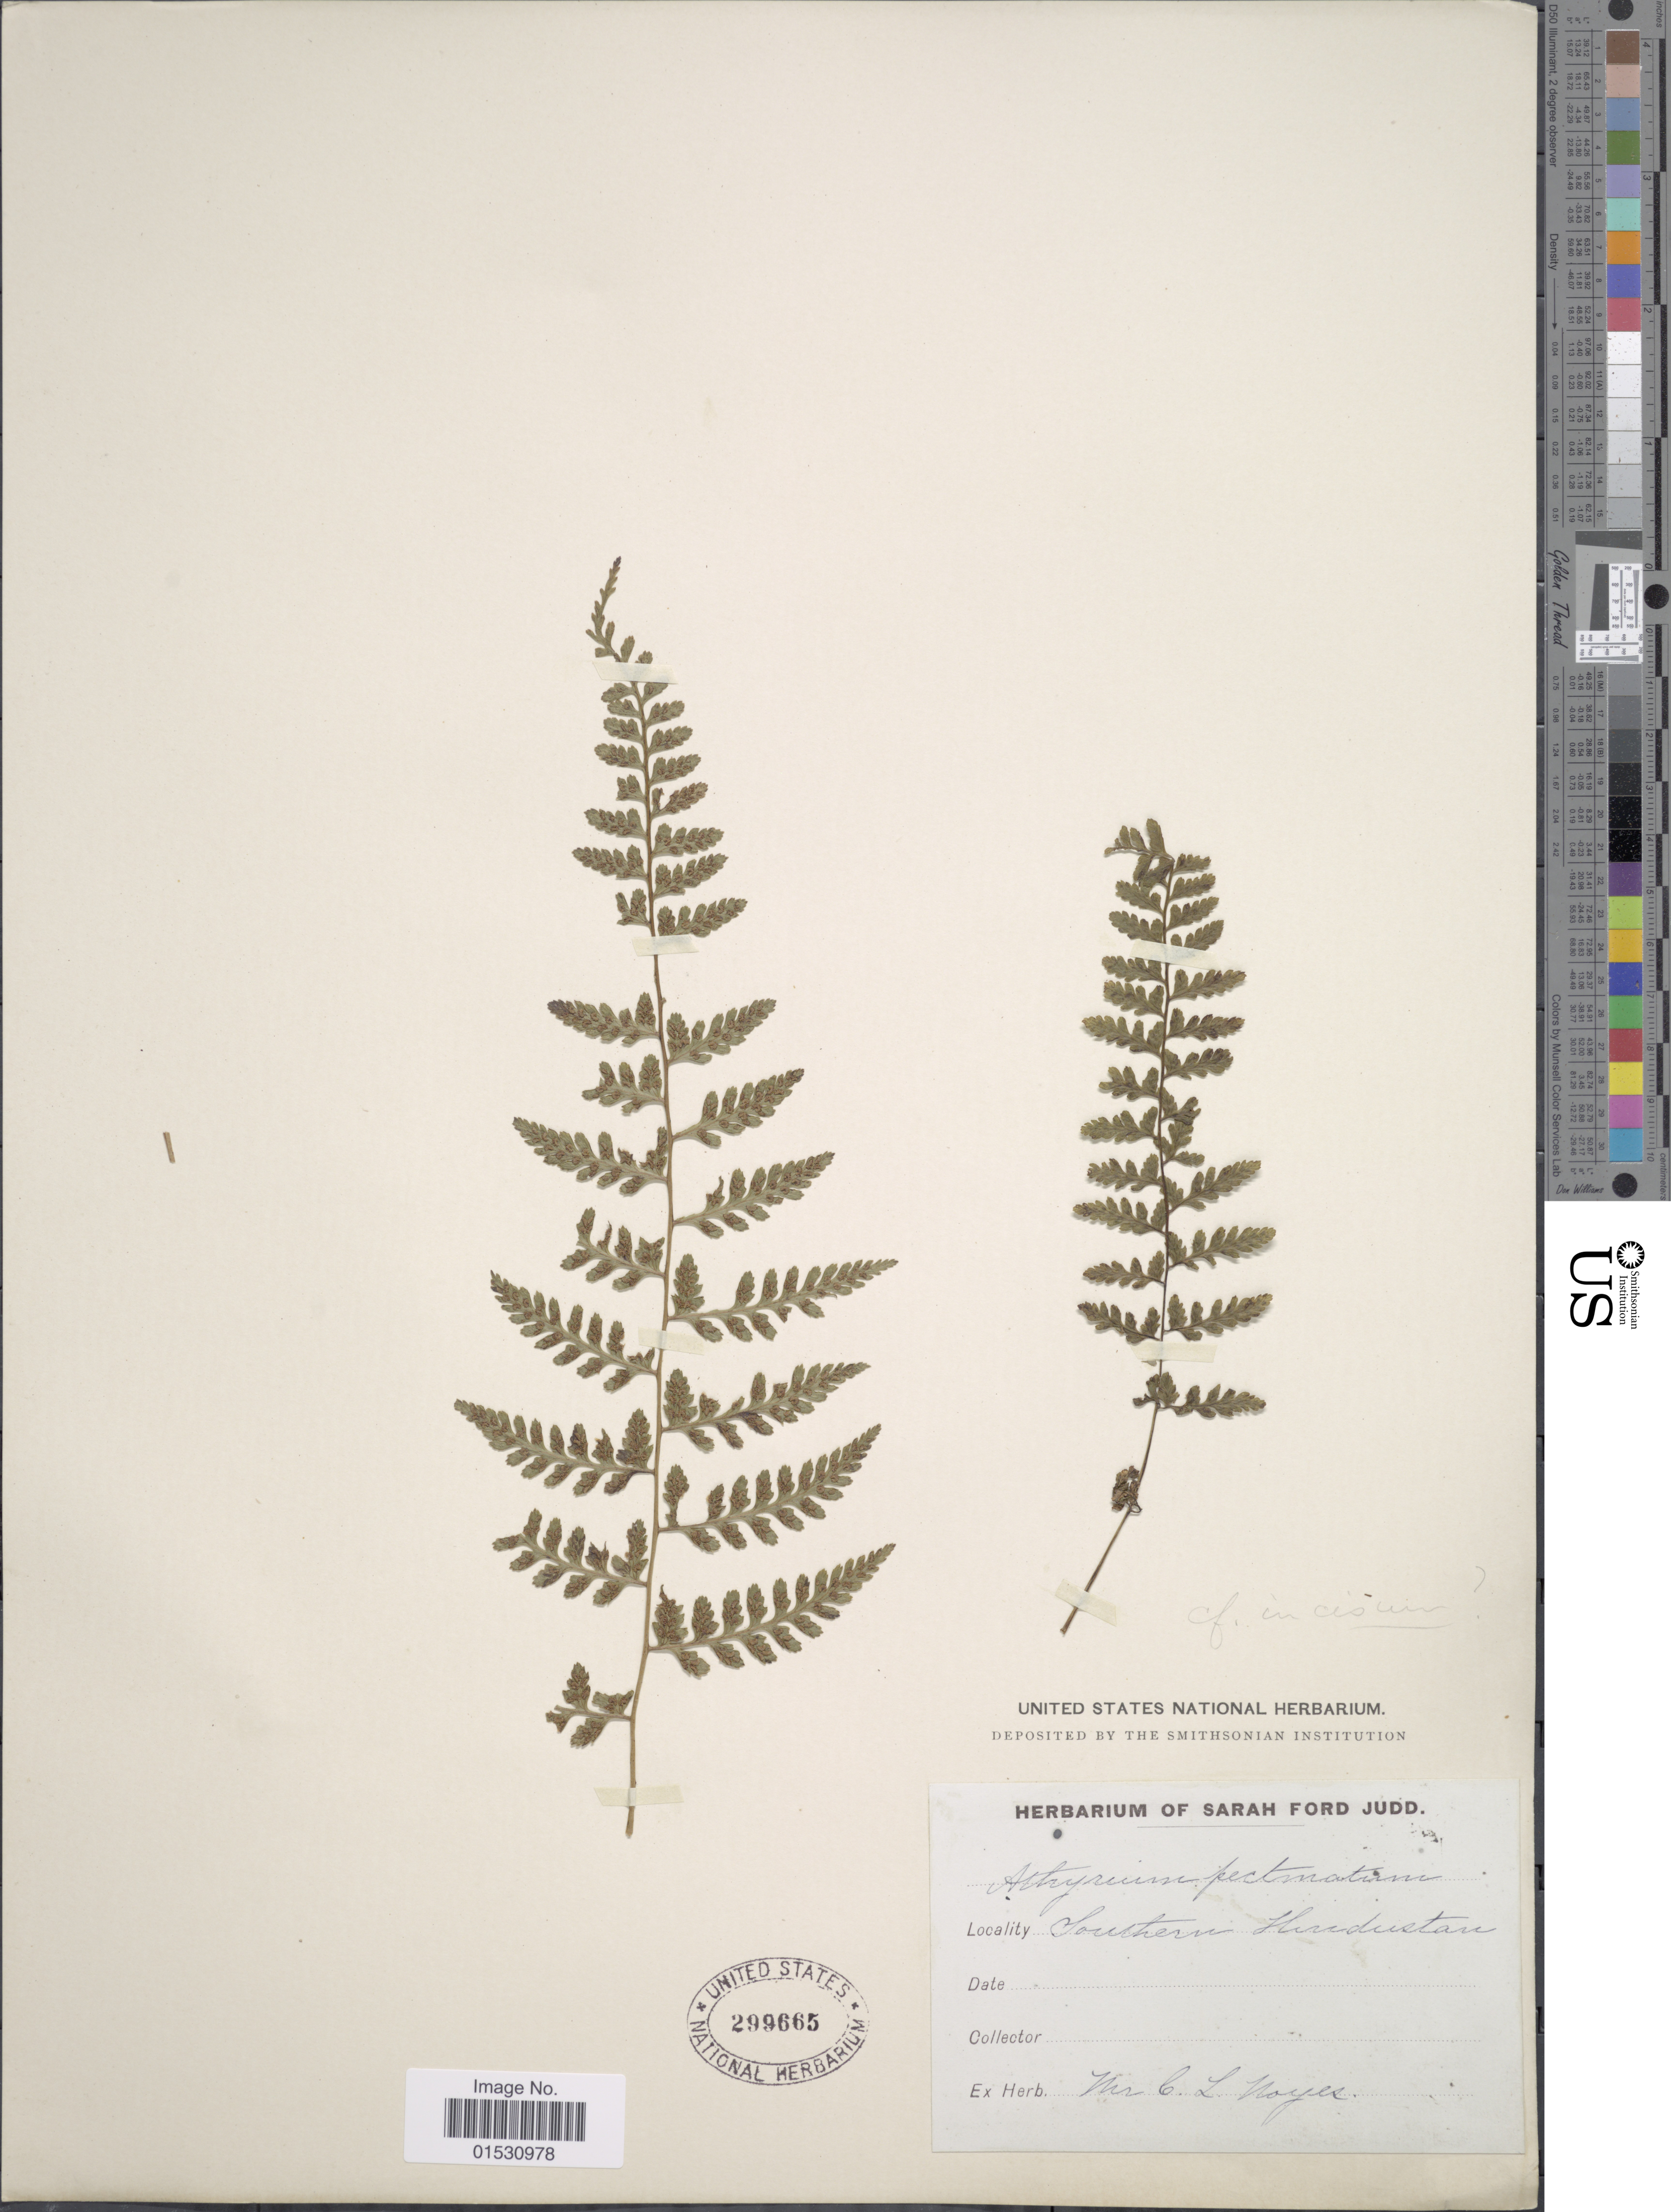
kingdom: Plantae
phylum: Tracheophyta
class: Polypodiopsida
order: Polypodiales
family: Athyriaceae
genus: Athyrium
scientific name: Athyrium pectinatum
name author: (Wall. ex C. Hope) C. Presl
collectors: C. Noyes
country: India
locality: Southern Hindustan.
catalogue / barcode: US 299665